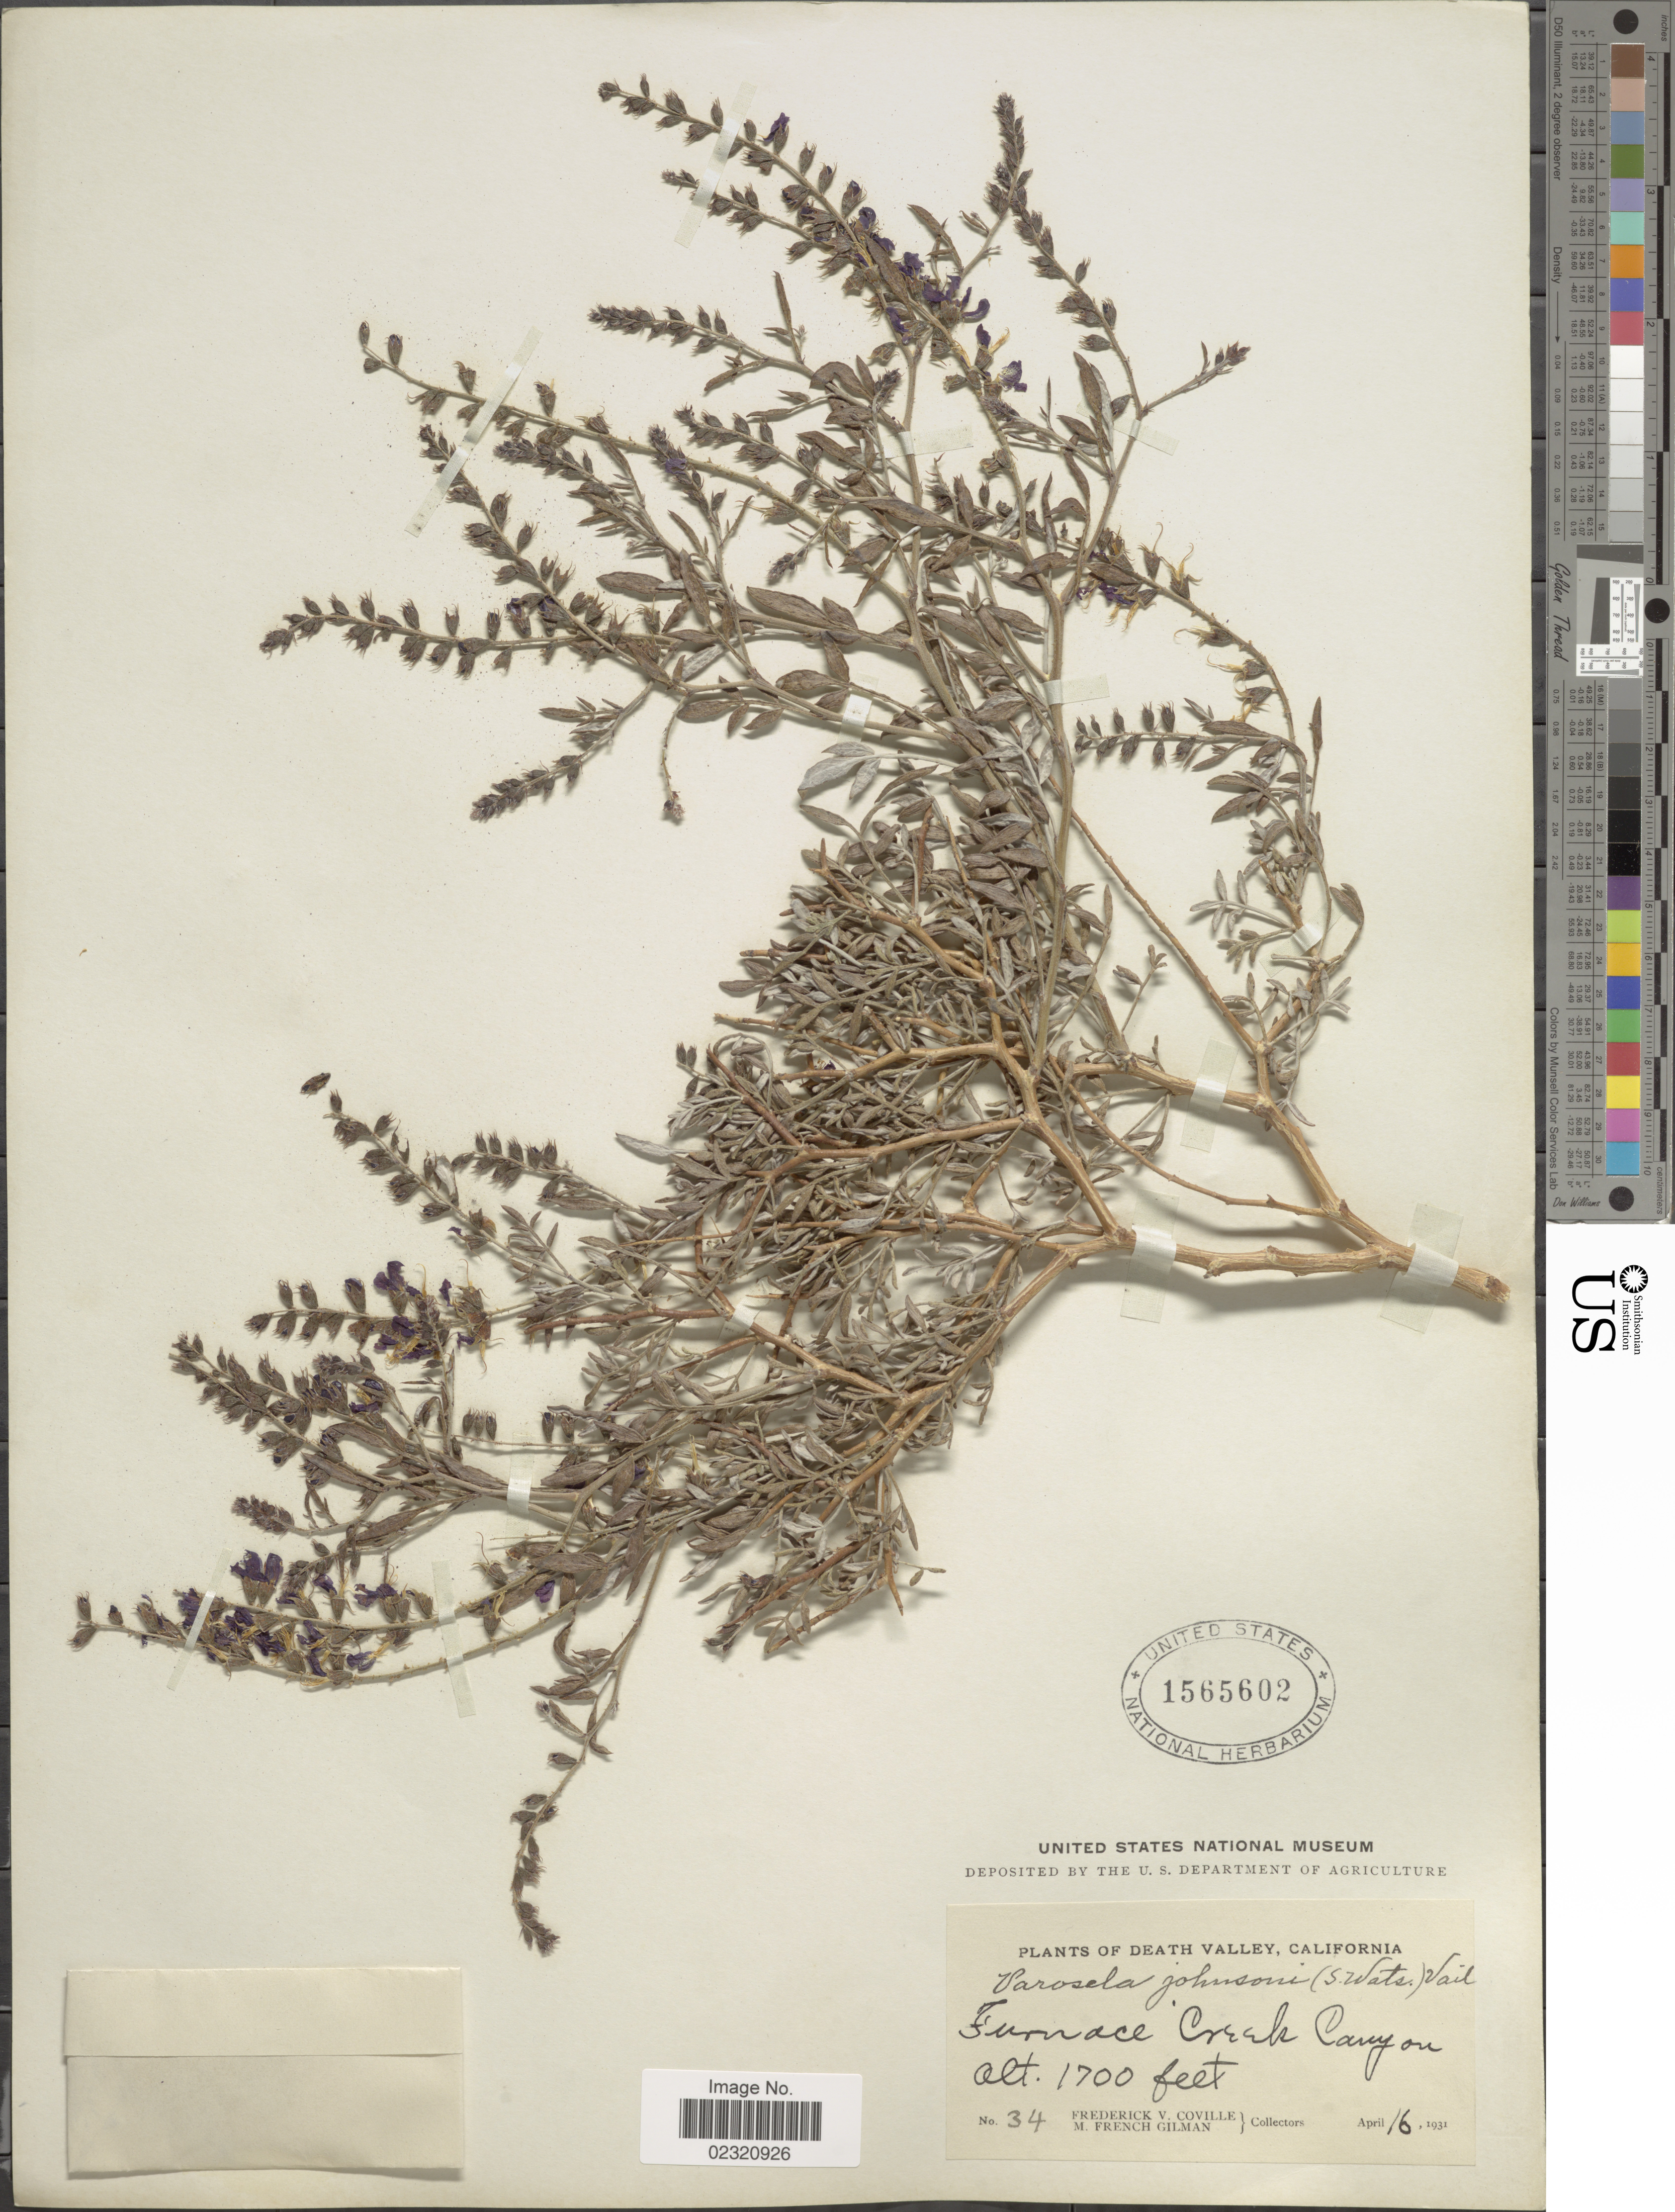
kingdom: Plantae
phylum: Tracheophyta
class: Magnoliopsida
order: Fabales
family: Fabaceae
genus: Psorothamnus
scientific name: Psorothamnus fremontii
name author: (Torr. ex A. Gray) Barneby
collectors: F. V. Coville & M. F. Gilman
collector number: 34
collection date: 1931-04-16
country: United States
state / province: California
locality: Death Valley, Furnace Creek Canyon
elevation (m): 518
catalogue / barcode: US 1565602